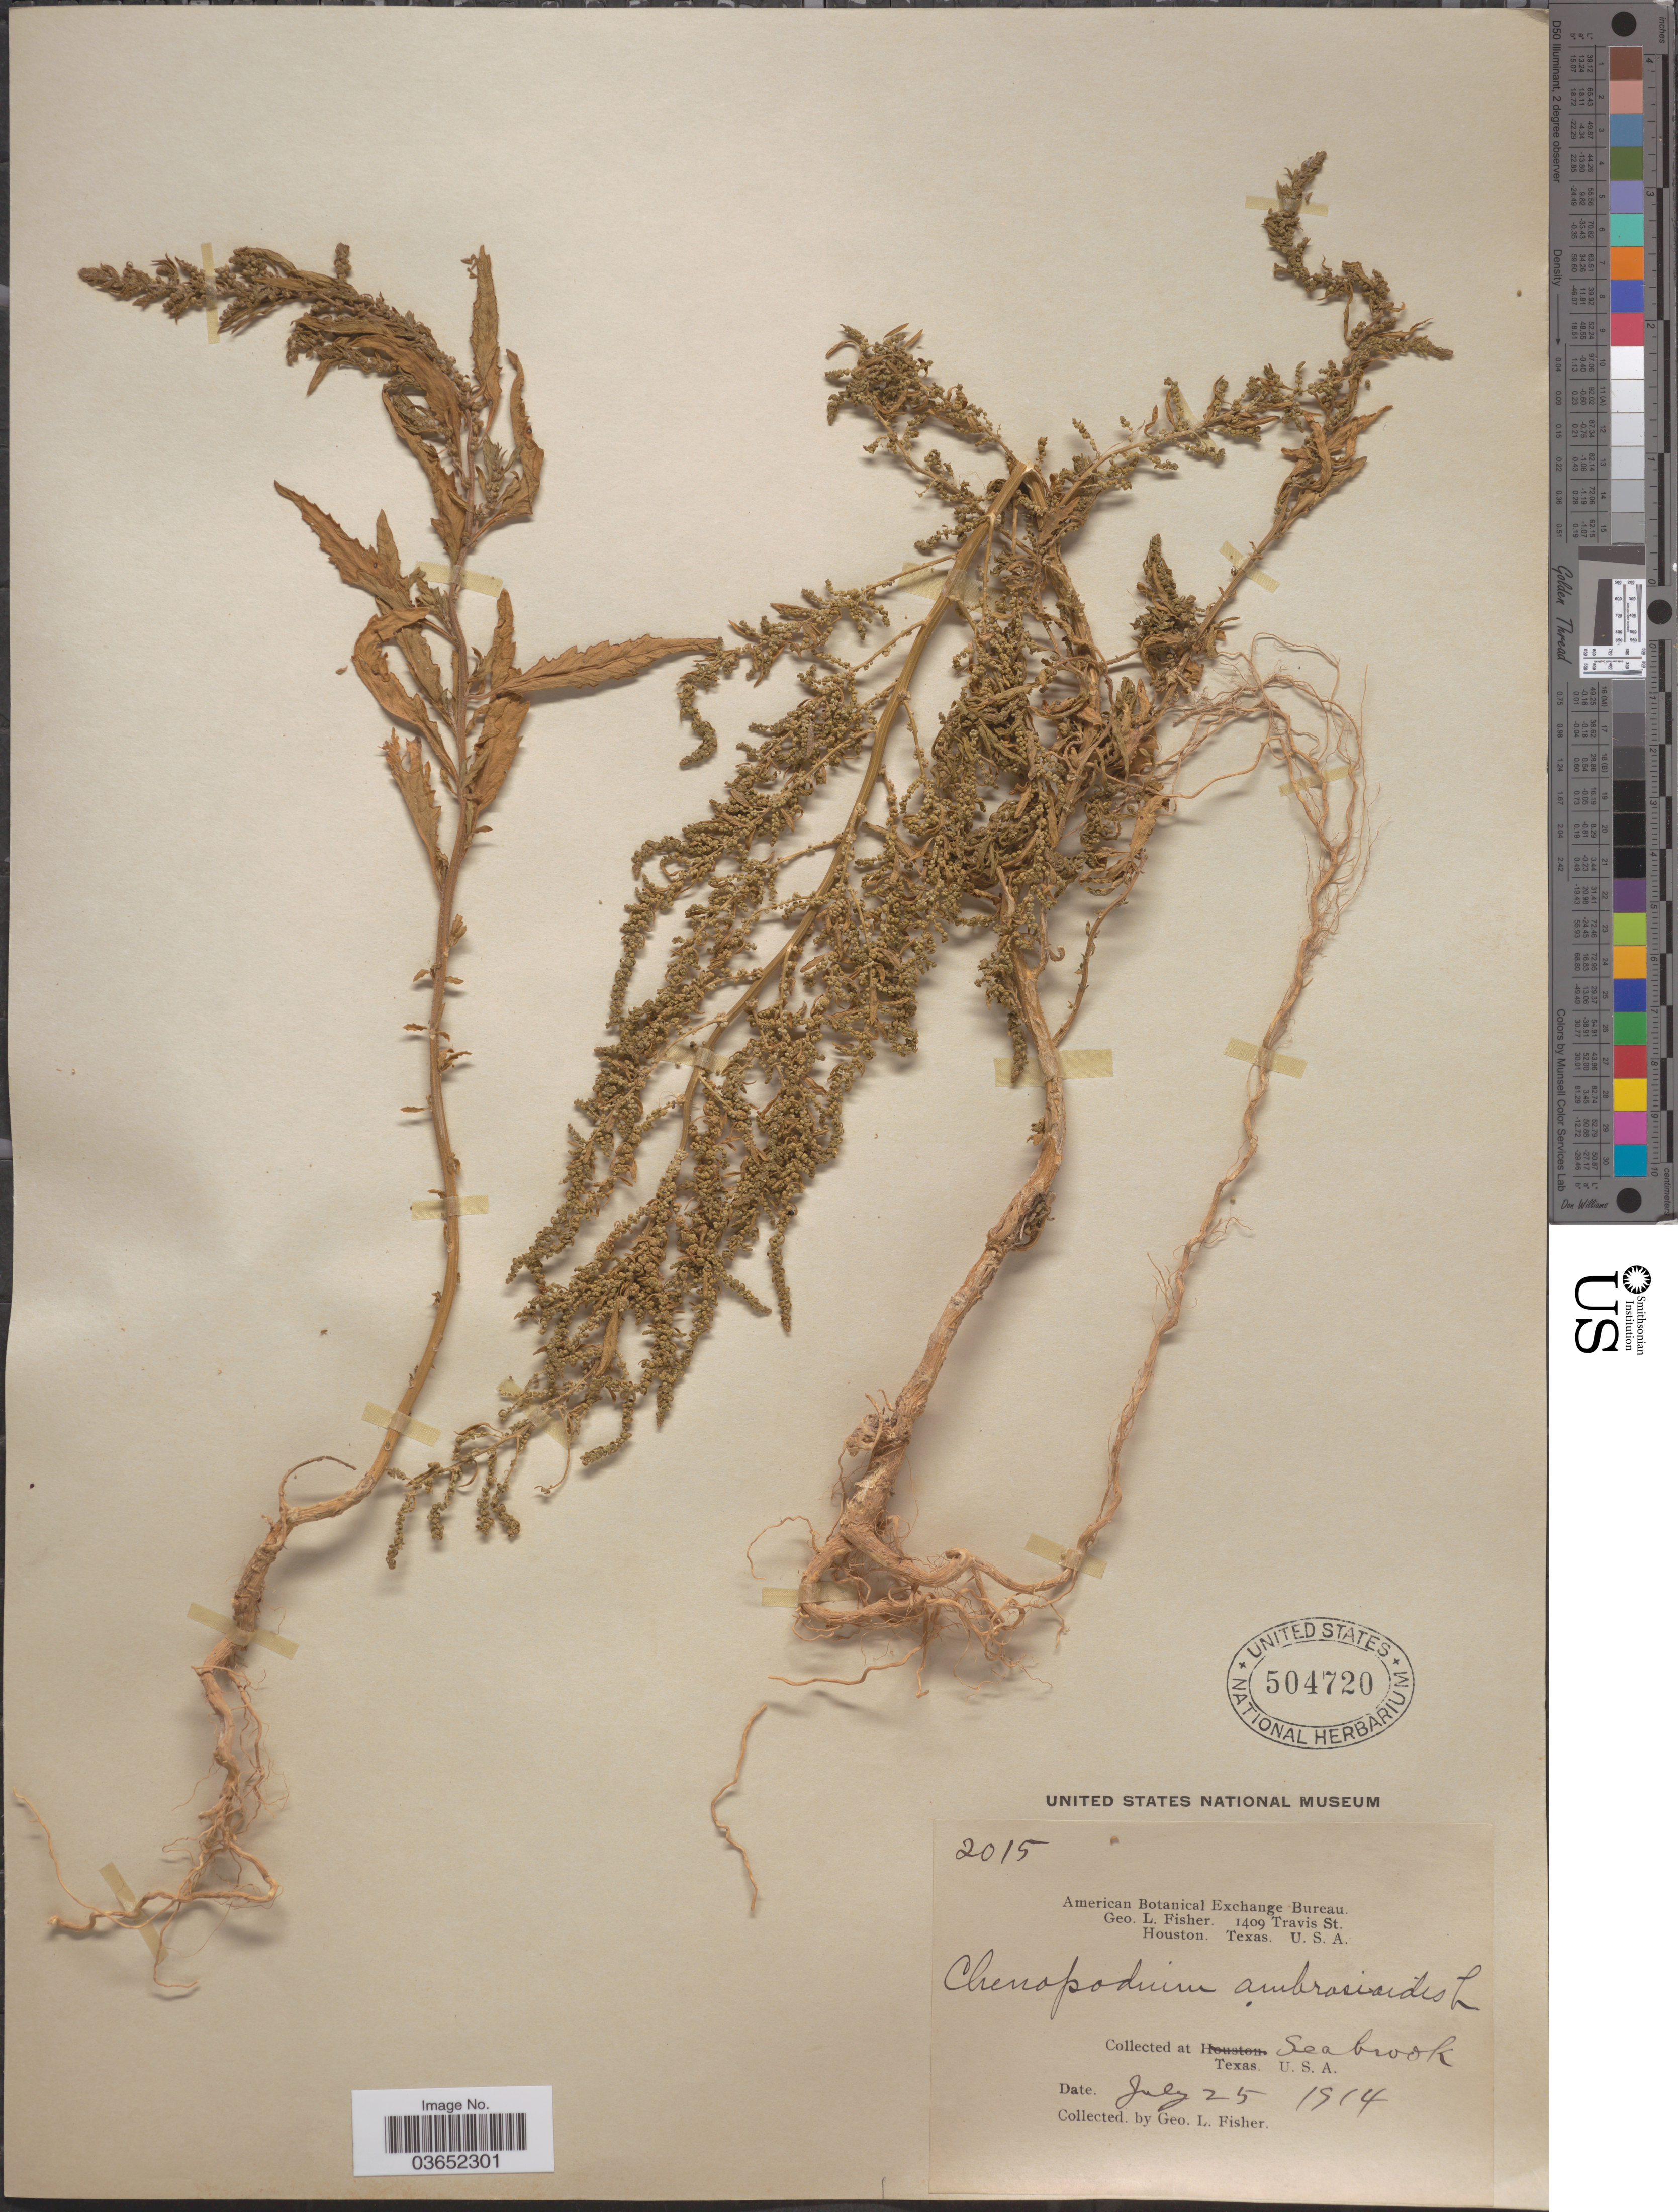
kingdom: Plantae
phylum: Tracheophyta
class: Magnoliopsida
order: Caryophyllales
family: Amaranthaceae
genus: Chenopodium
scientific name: Chenopodium ambrosioides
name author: L.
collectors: G. L. Fisher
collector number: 2015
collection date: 1914-07-25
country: United States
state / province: Texas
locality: Seabrook.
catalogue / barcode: US 504720